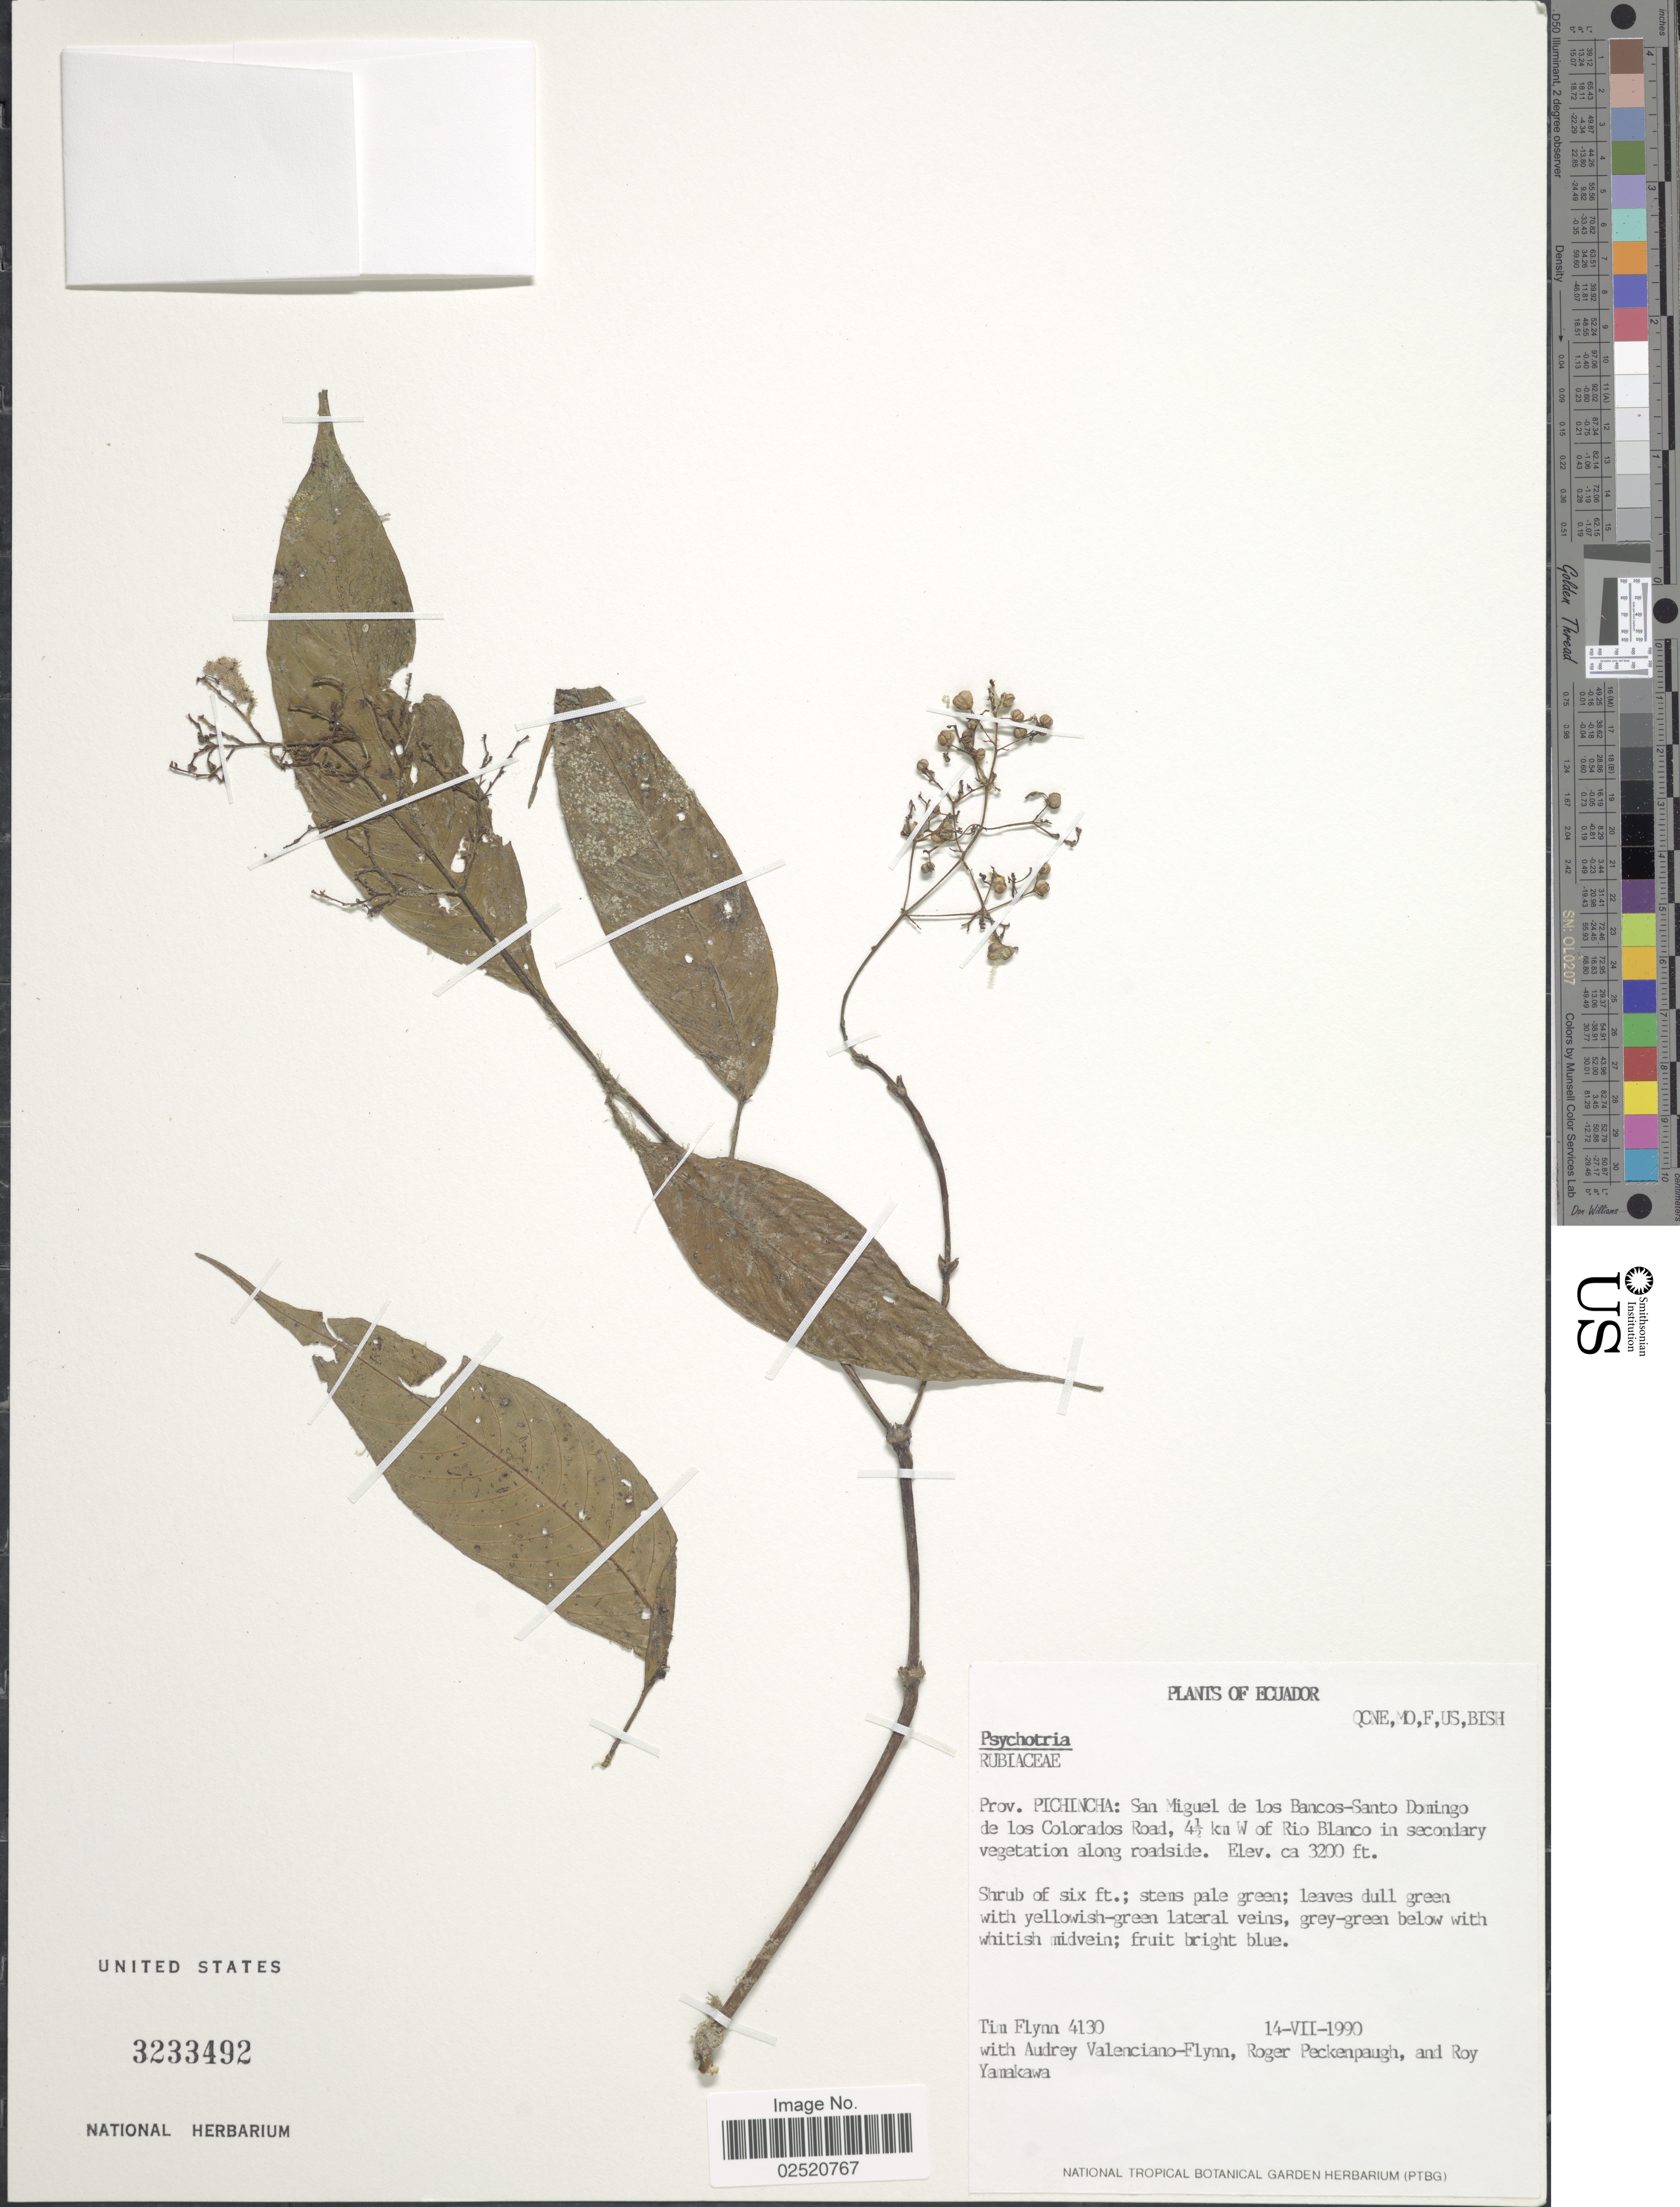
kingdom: Plantae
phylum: Tracheophyta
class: Magnoliopsida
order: Gentianales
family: Rubiaceae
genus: Psychotria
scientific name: Psychotria sp.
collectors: T. Flynn, A. V. Flynn, R. Peckenpaugh & R. Yamakawa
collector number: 4130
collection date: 1990-07-14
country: Ecuador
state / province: Pichincha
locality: San Miguel de los Bancos-Santo Domingo de los Colorados Road, 4½ km W of Rio Blanco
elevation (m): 975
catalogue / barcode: US 3233492